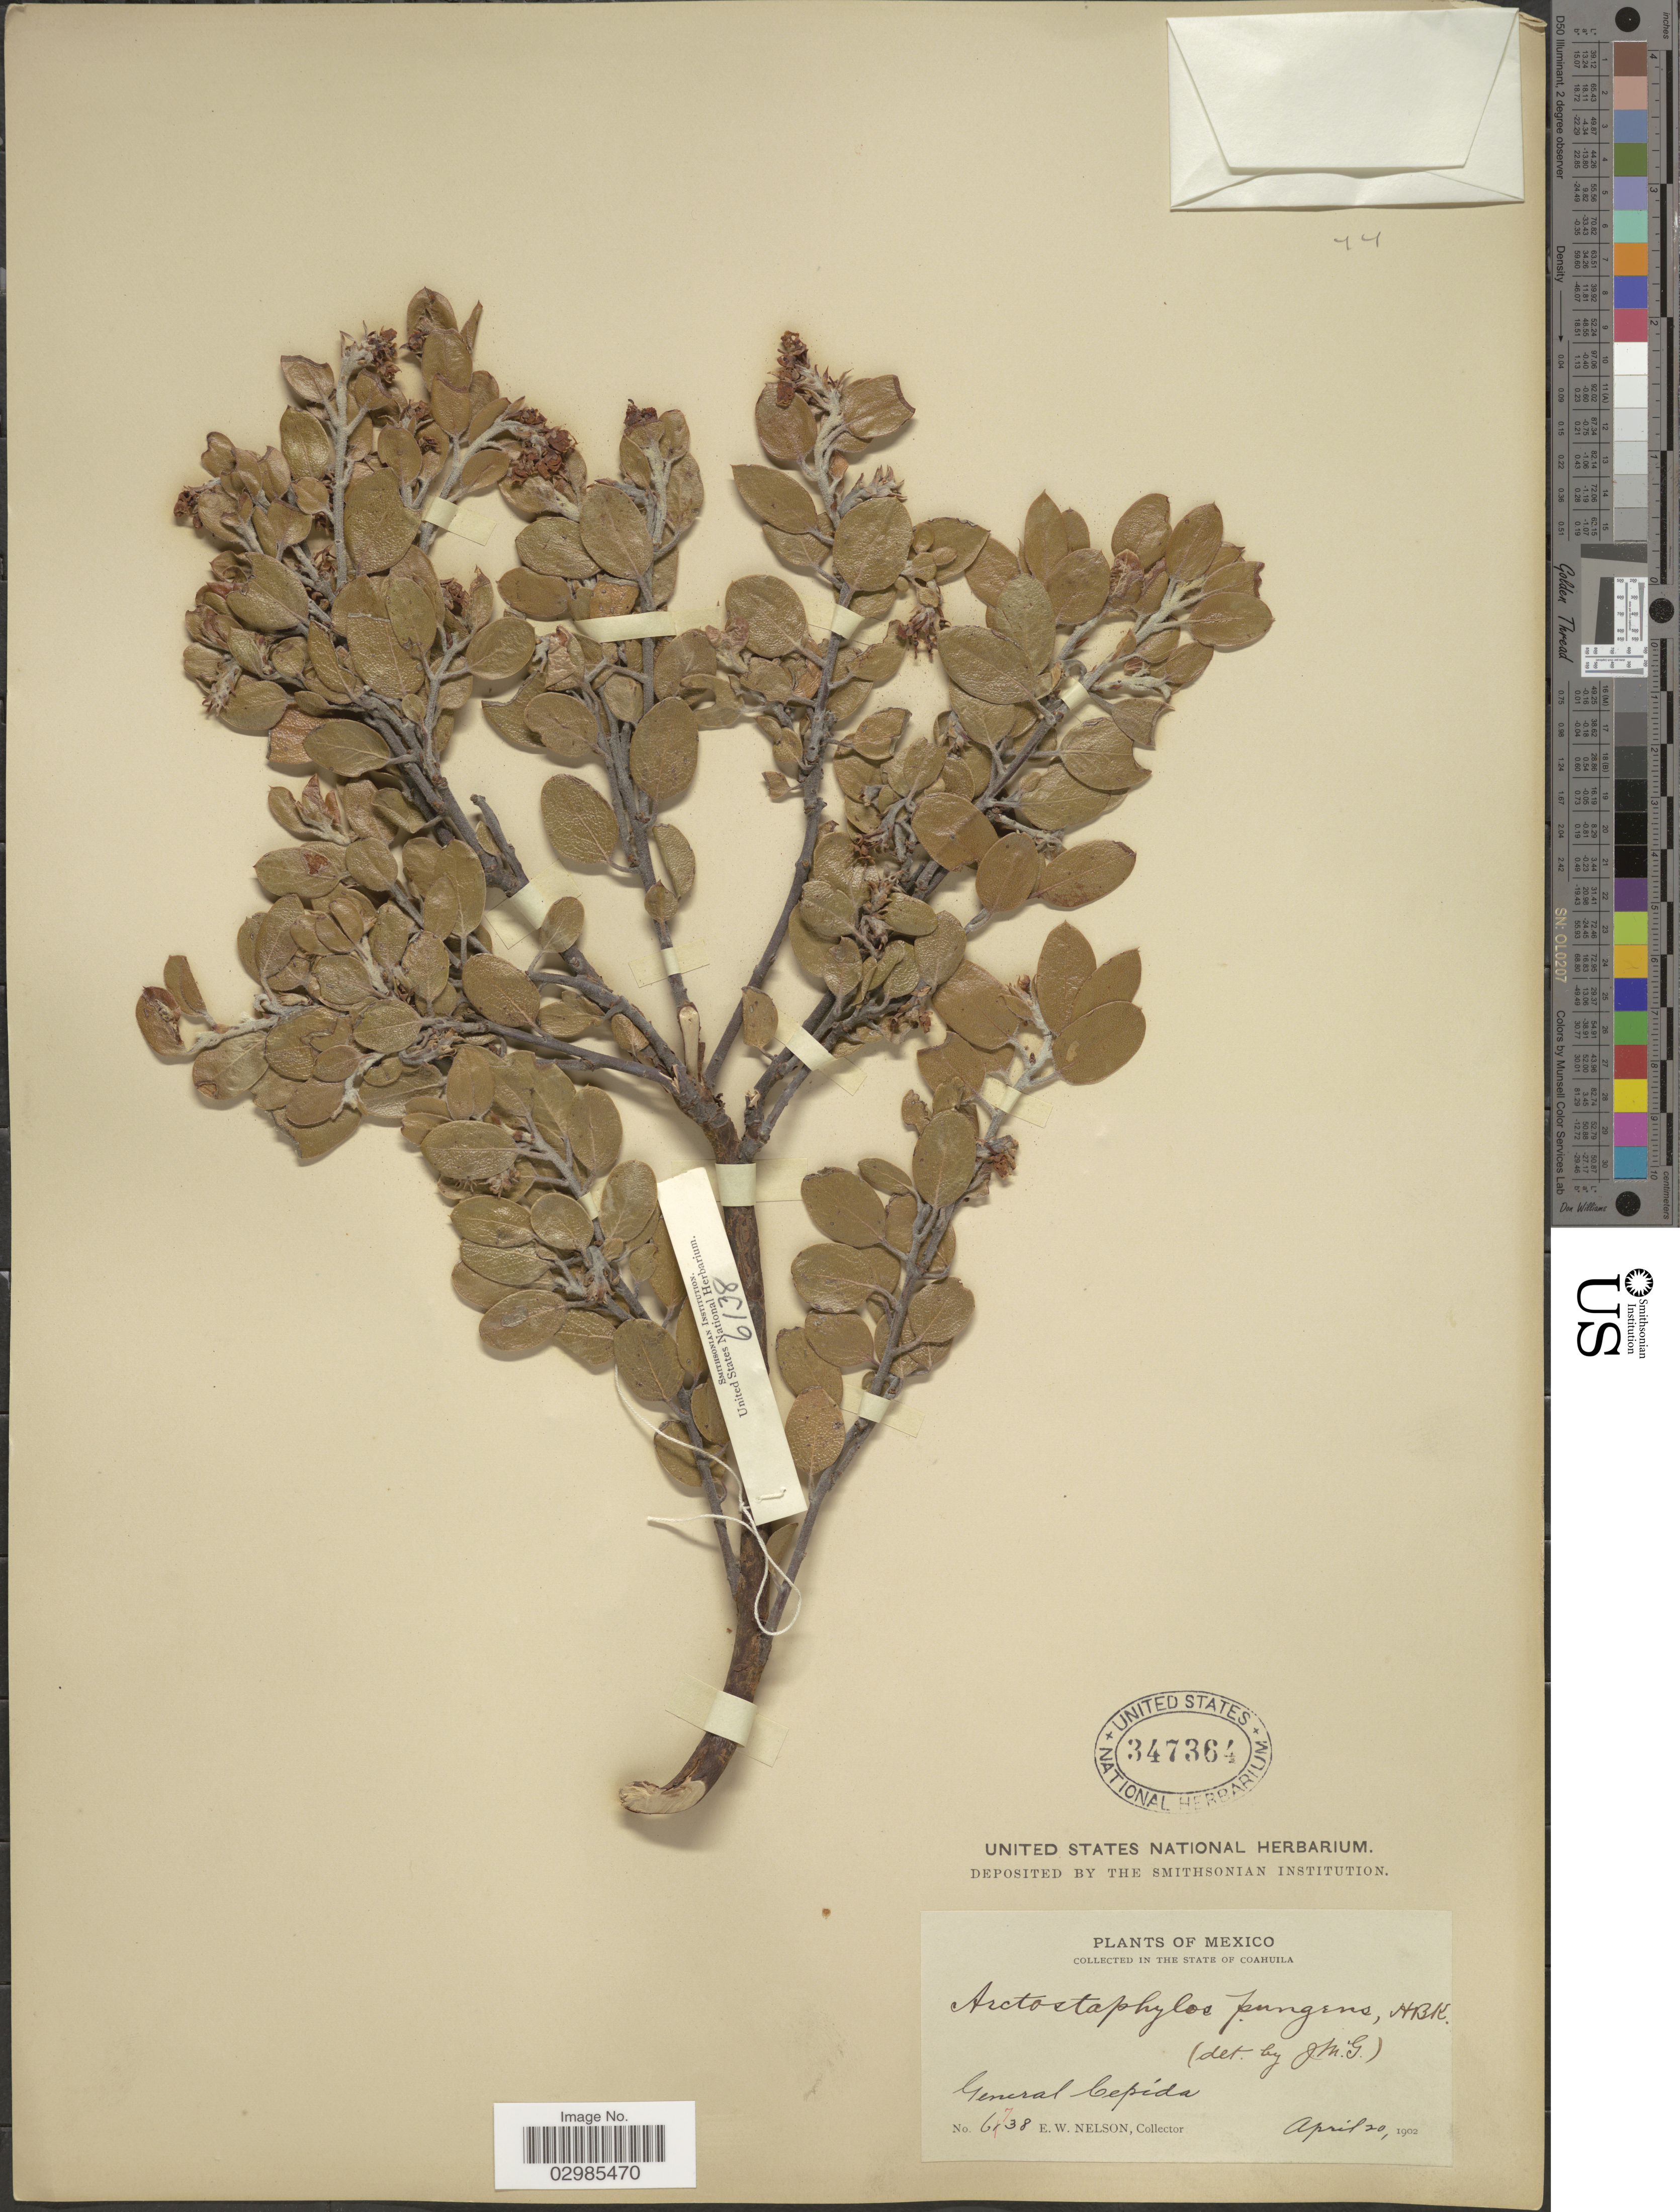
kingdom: Plantae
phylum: Tracheophyta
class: Magnoliopsida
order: Ericales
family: Ericaceae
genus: Arctostaphylos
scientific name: Arctostaphylos pungens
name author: Kunth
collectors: E. W. Nelson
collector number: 6738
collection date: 1902-04-20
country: Mexico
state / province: Coahuila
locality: In The State of Coahuila, General Cepida.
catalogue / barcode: US 347364